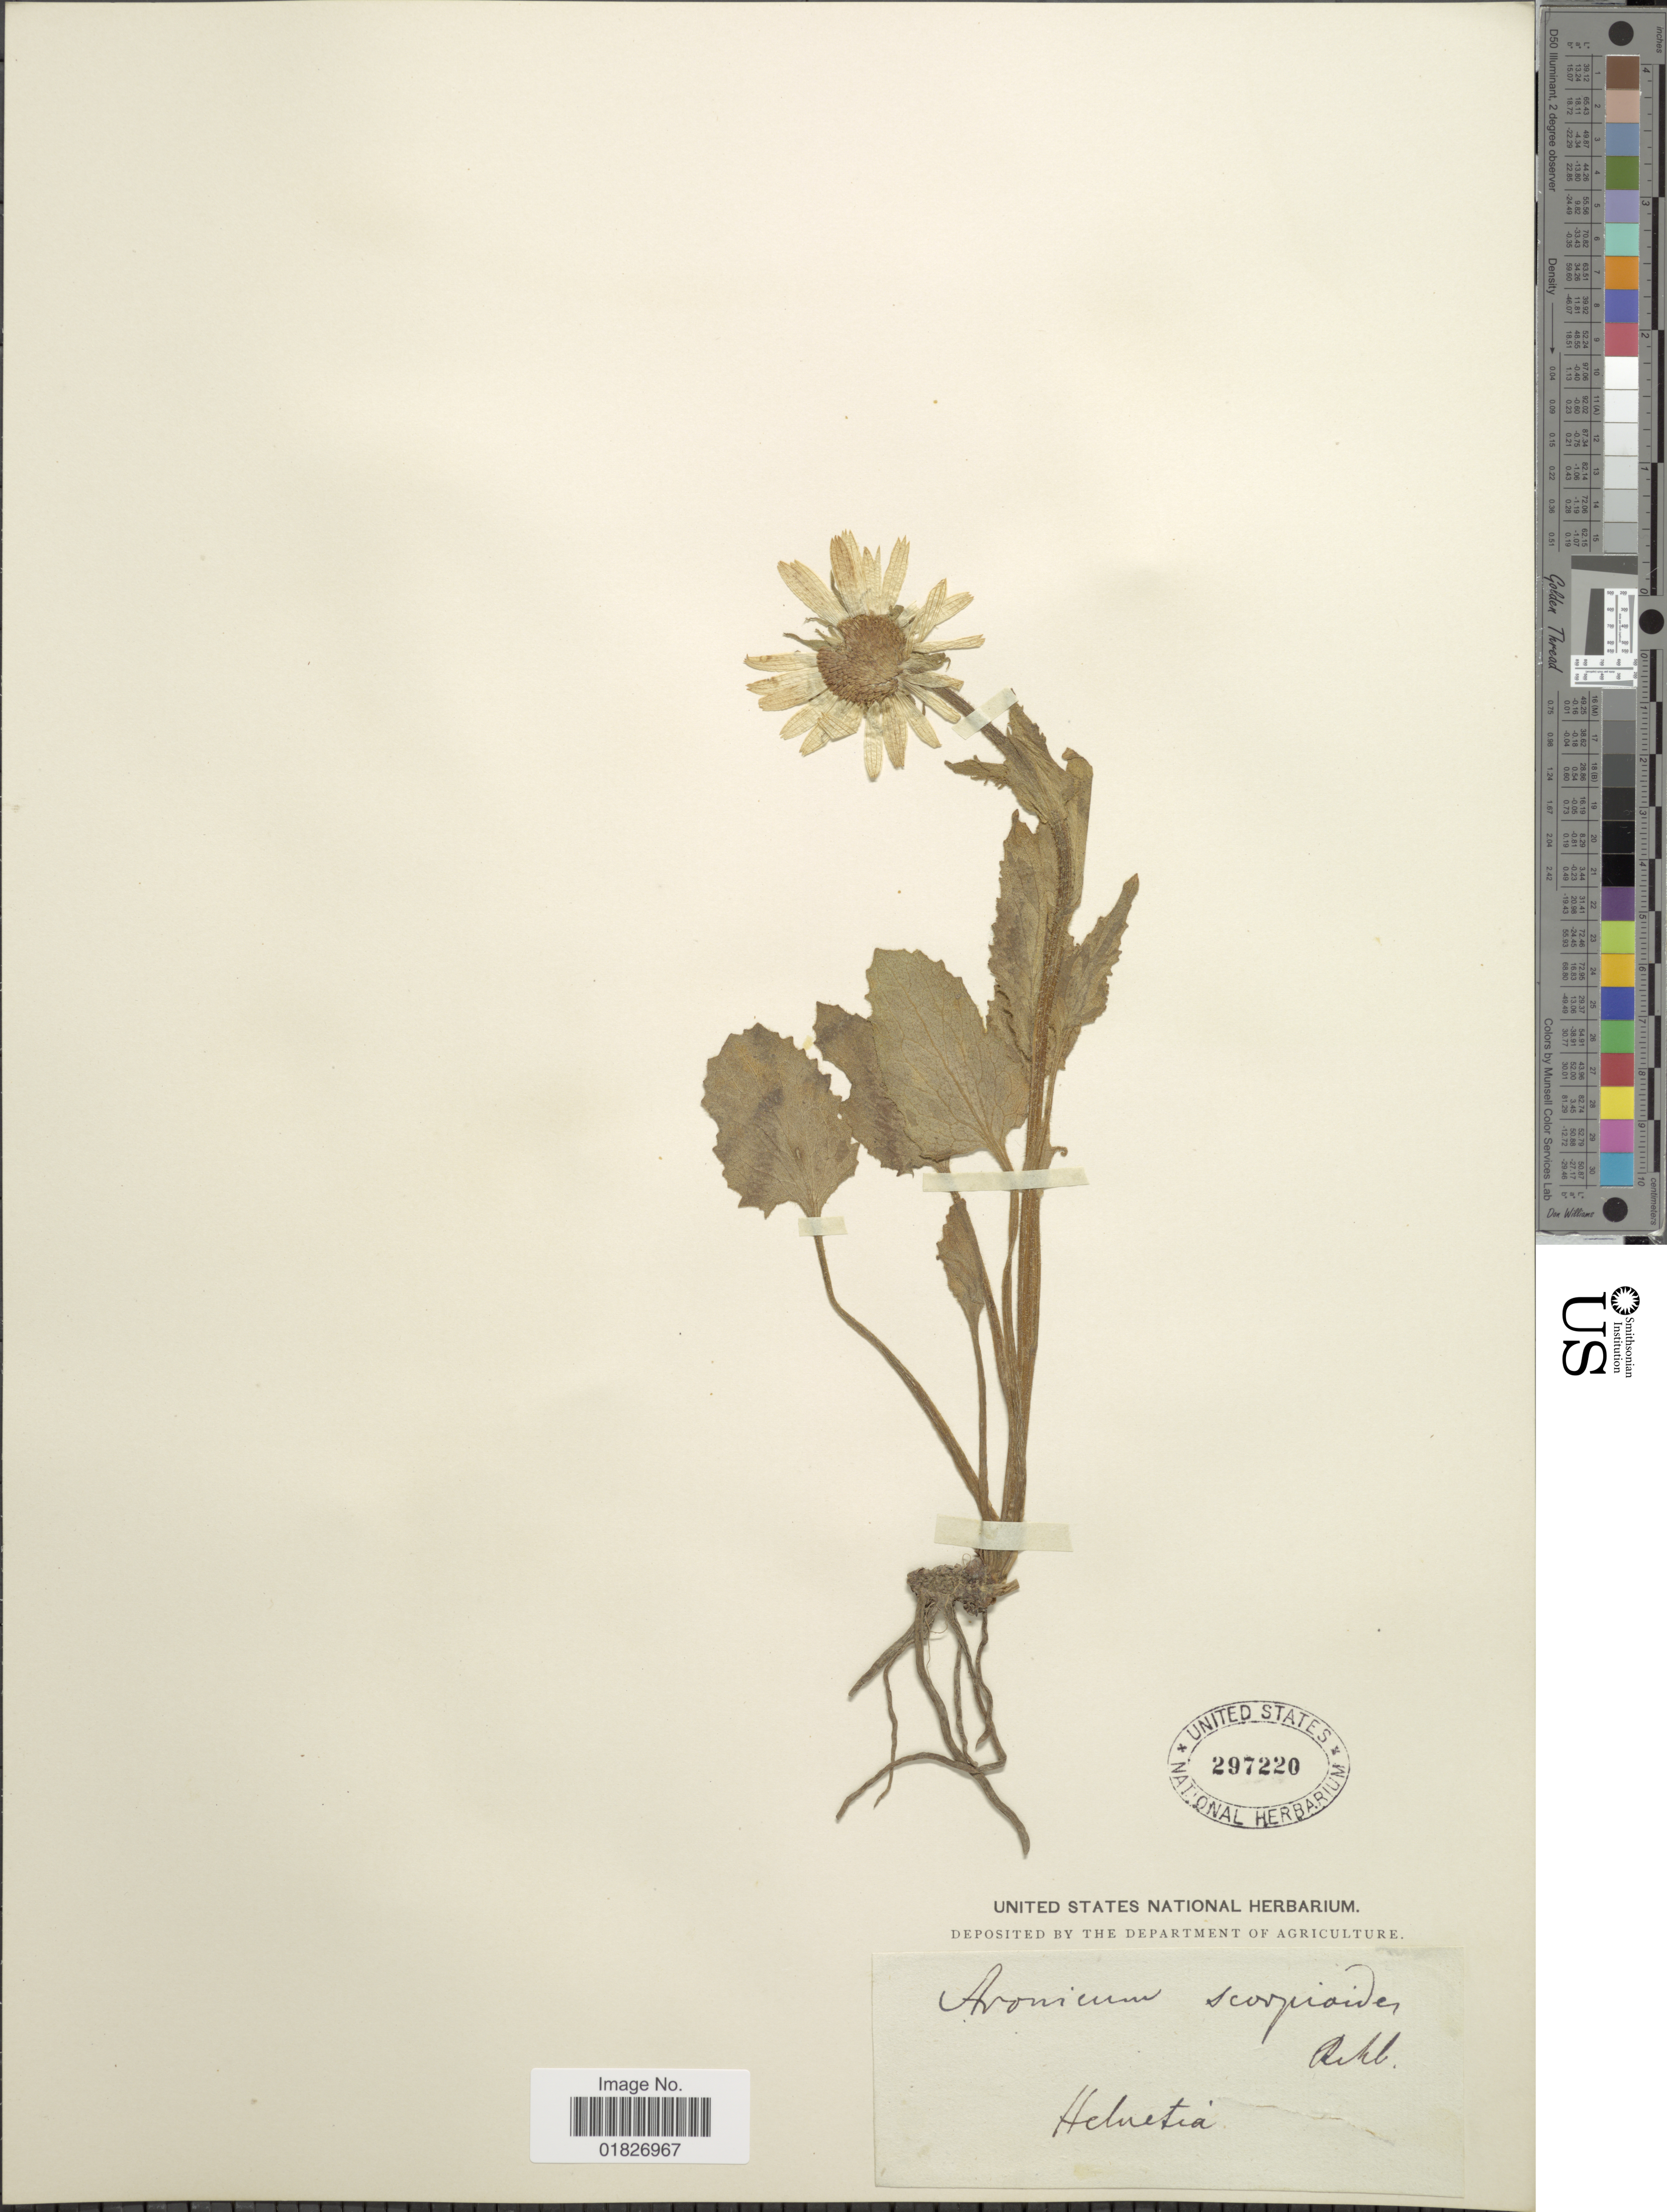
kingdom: Plantae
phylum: Tracheophyta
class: Magnoliopsida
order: Asterales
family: Asteraceae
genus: Doronicum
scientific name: Doronicum grandiflorum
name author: (Nyman) Rydb. & Fourc.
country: Switzerland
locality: Helvetia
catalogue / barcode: US 297220